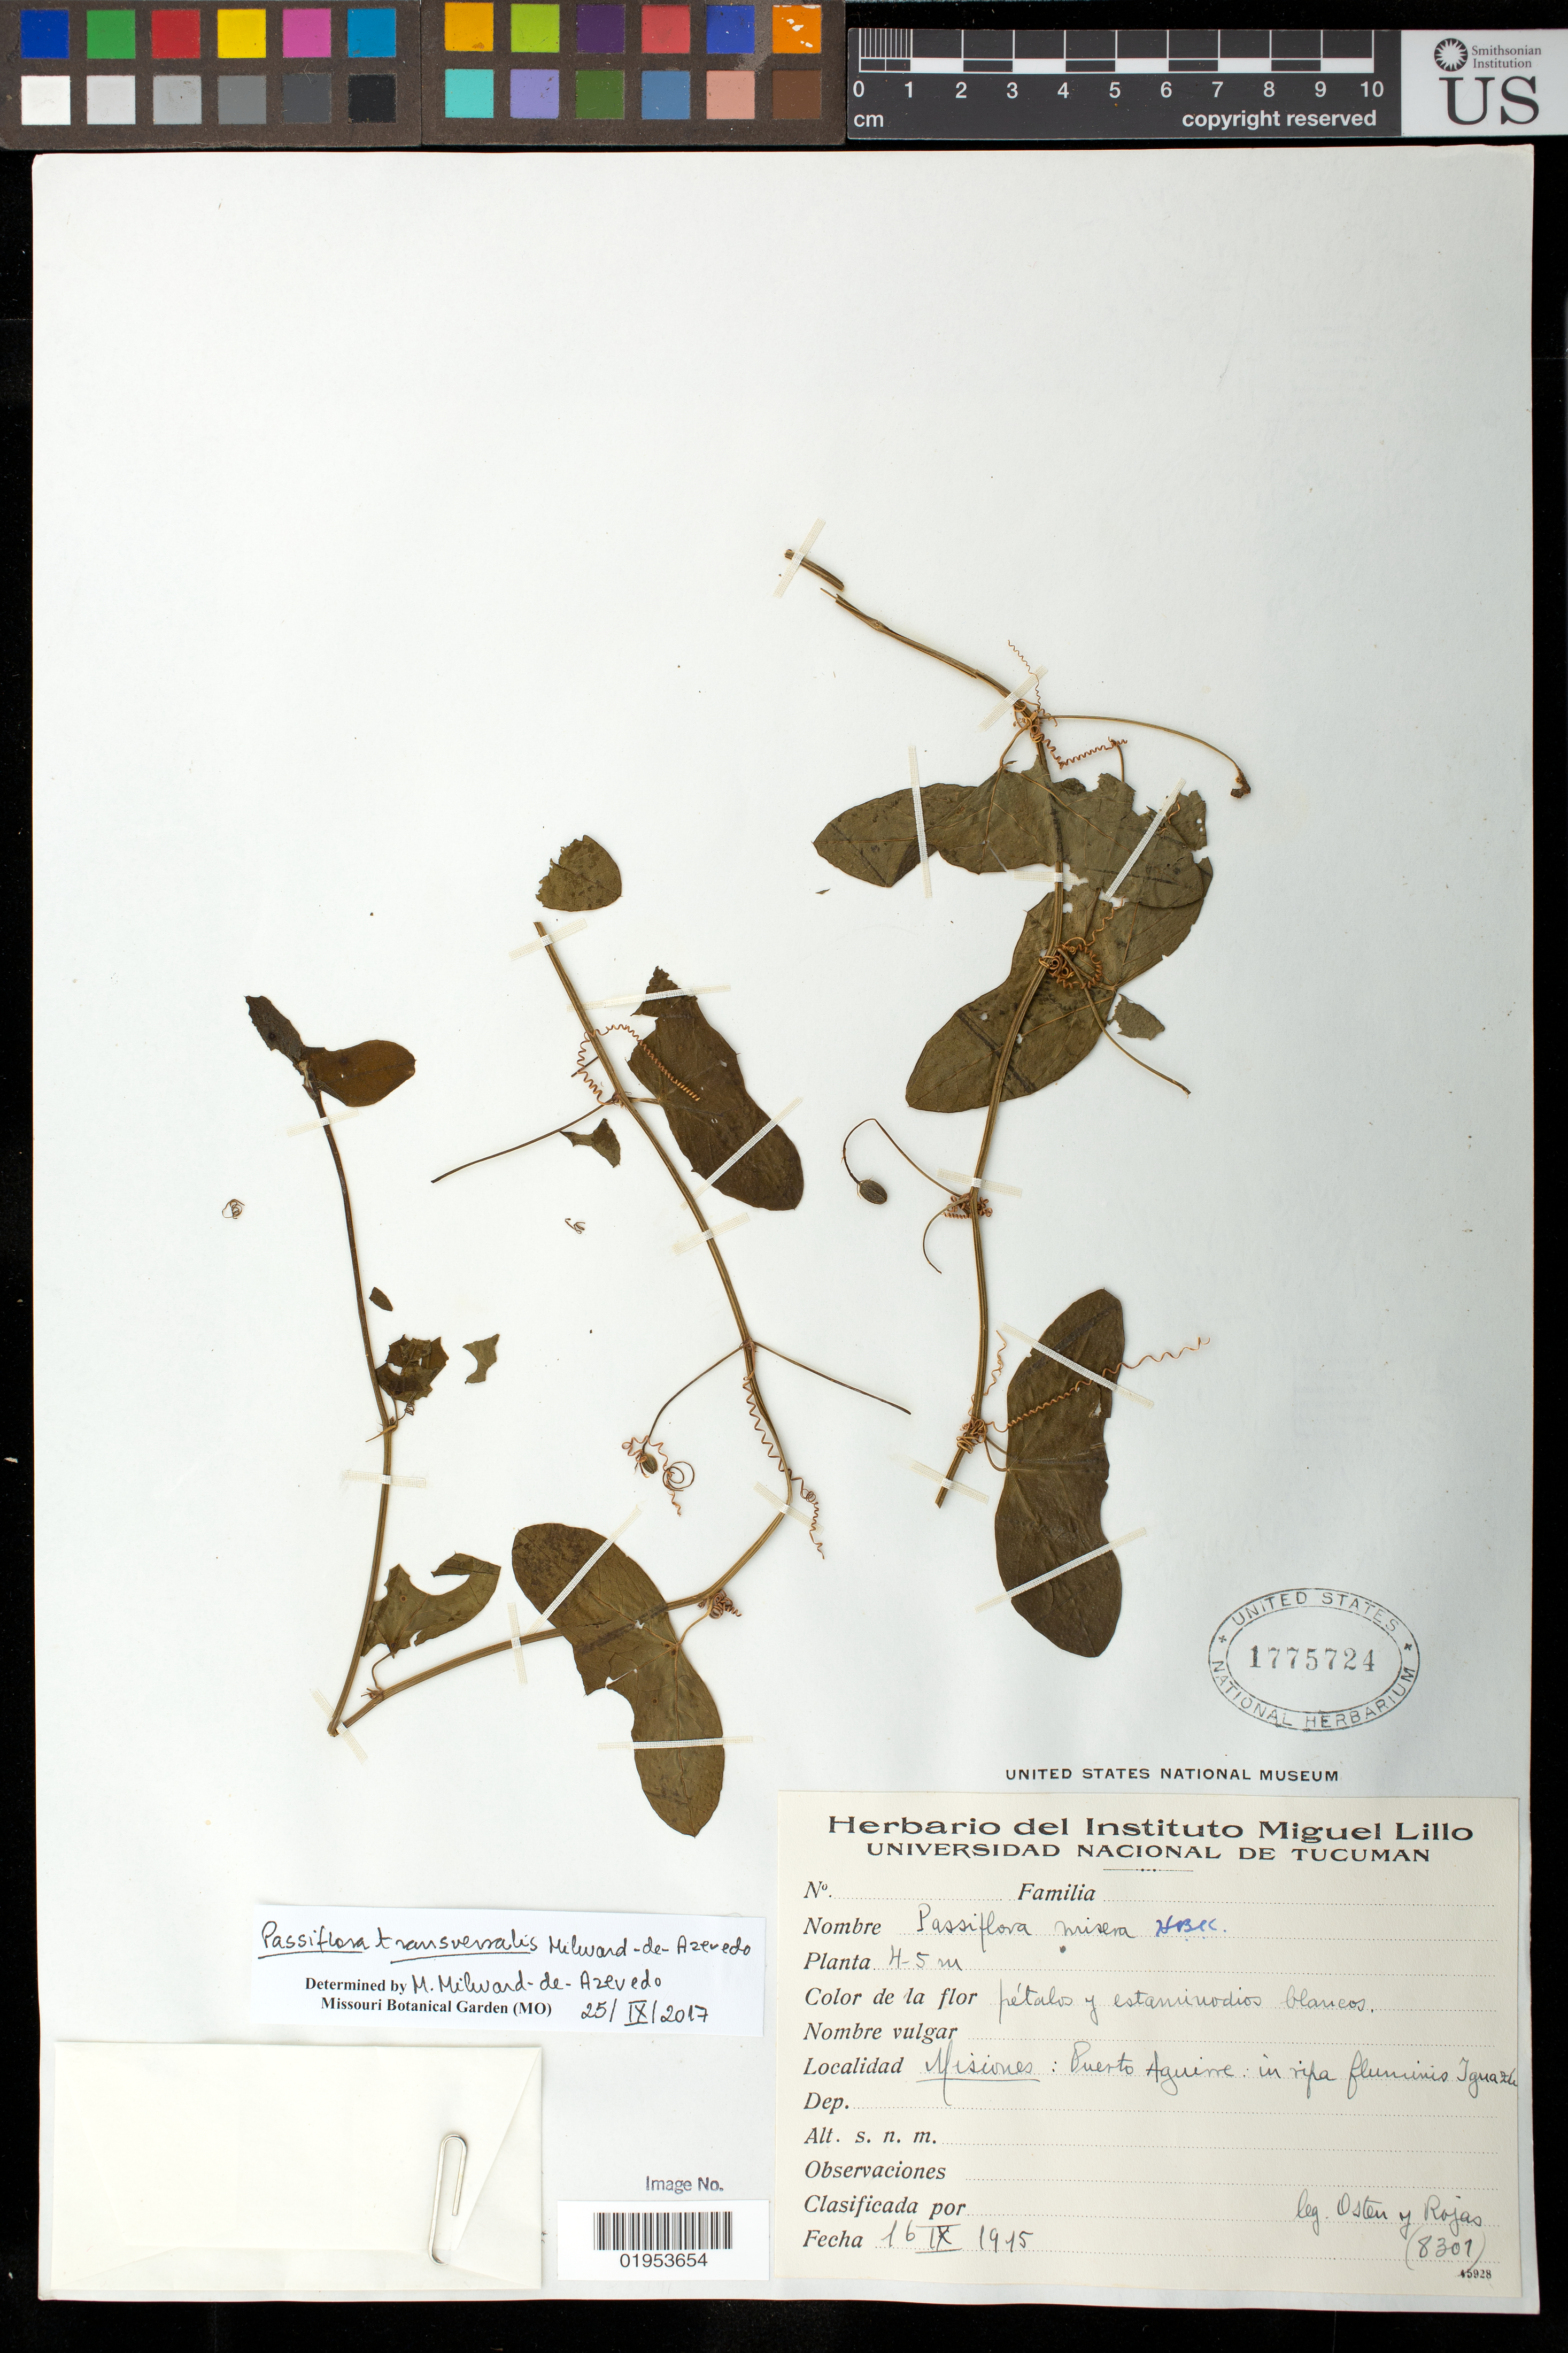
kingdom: Plantae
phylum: Tracheophyta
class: Magnoliopsida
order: Malpighiales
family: Passifloraceae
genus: Passiflora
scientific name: Passiflora transversalis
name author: Azevedo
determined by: Azevedo, M. A. Milward de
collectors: C. Osten & T. Rojas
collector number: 8307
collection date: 1945-09-16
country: Argentina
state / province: Misiones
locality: Puerrto Aguirre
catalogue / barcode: US 1775724